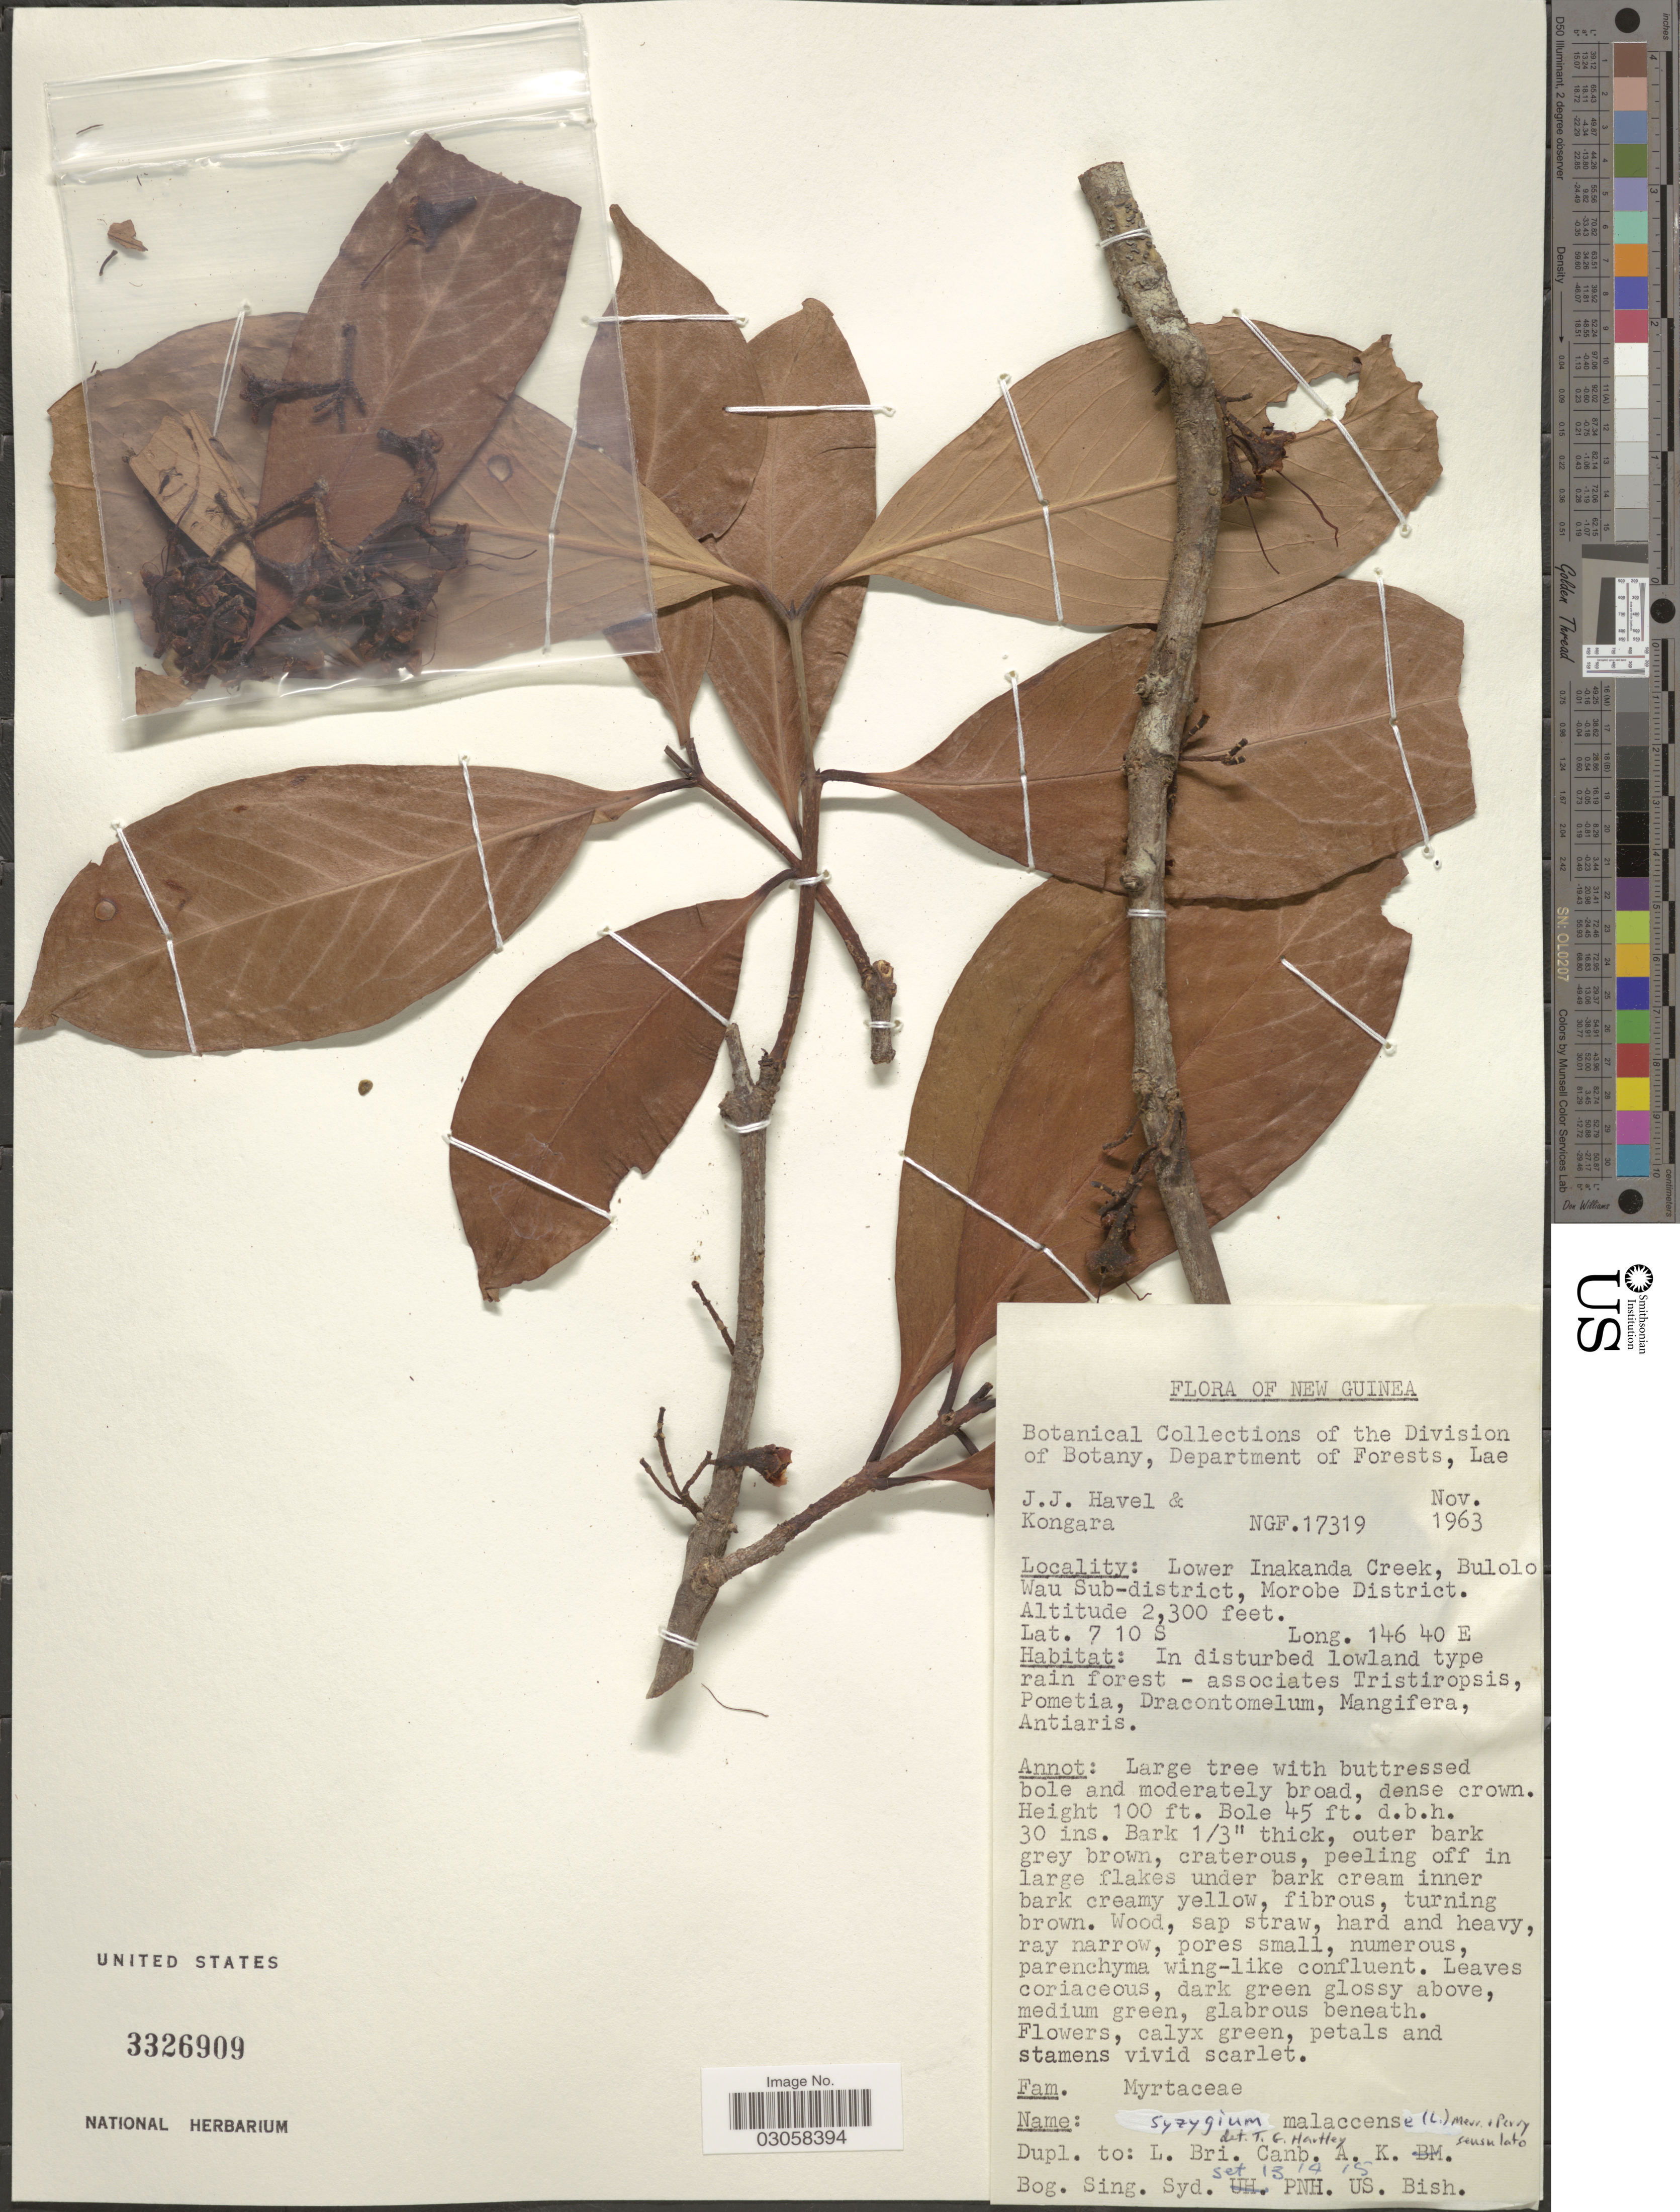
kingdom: Plantae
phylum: Tracheophyta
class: Magnoliopsida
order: Myrtales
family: Myrtaceae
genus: Syzygium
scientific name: Syzygium malaccense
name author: (L.) Merr. & L.M. Perry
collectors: J. Havel & -. Kongara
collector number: NGF 17319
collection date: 1963-11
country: Papua New Guinea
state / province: Morobe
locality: New Guinea. Lower Inakanda Creek, Bulolo Wau Sub-district, Morobe District.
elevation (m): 701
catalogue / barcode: US 3326909